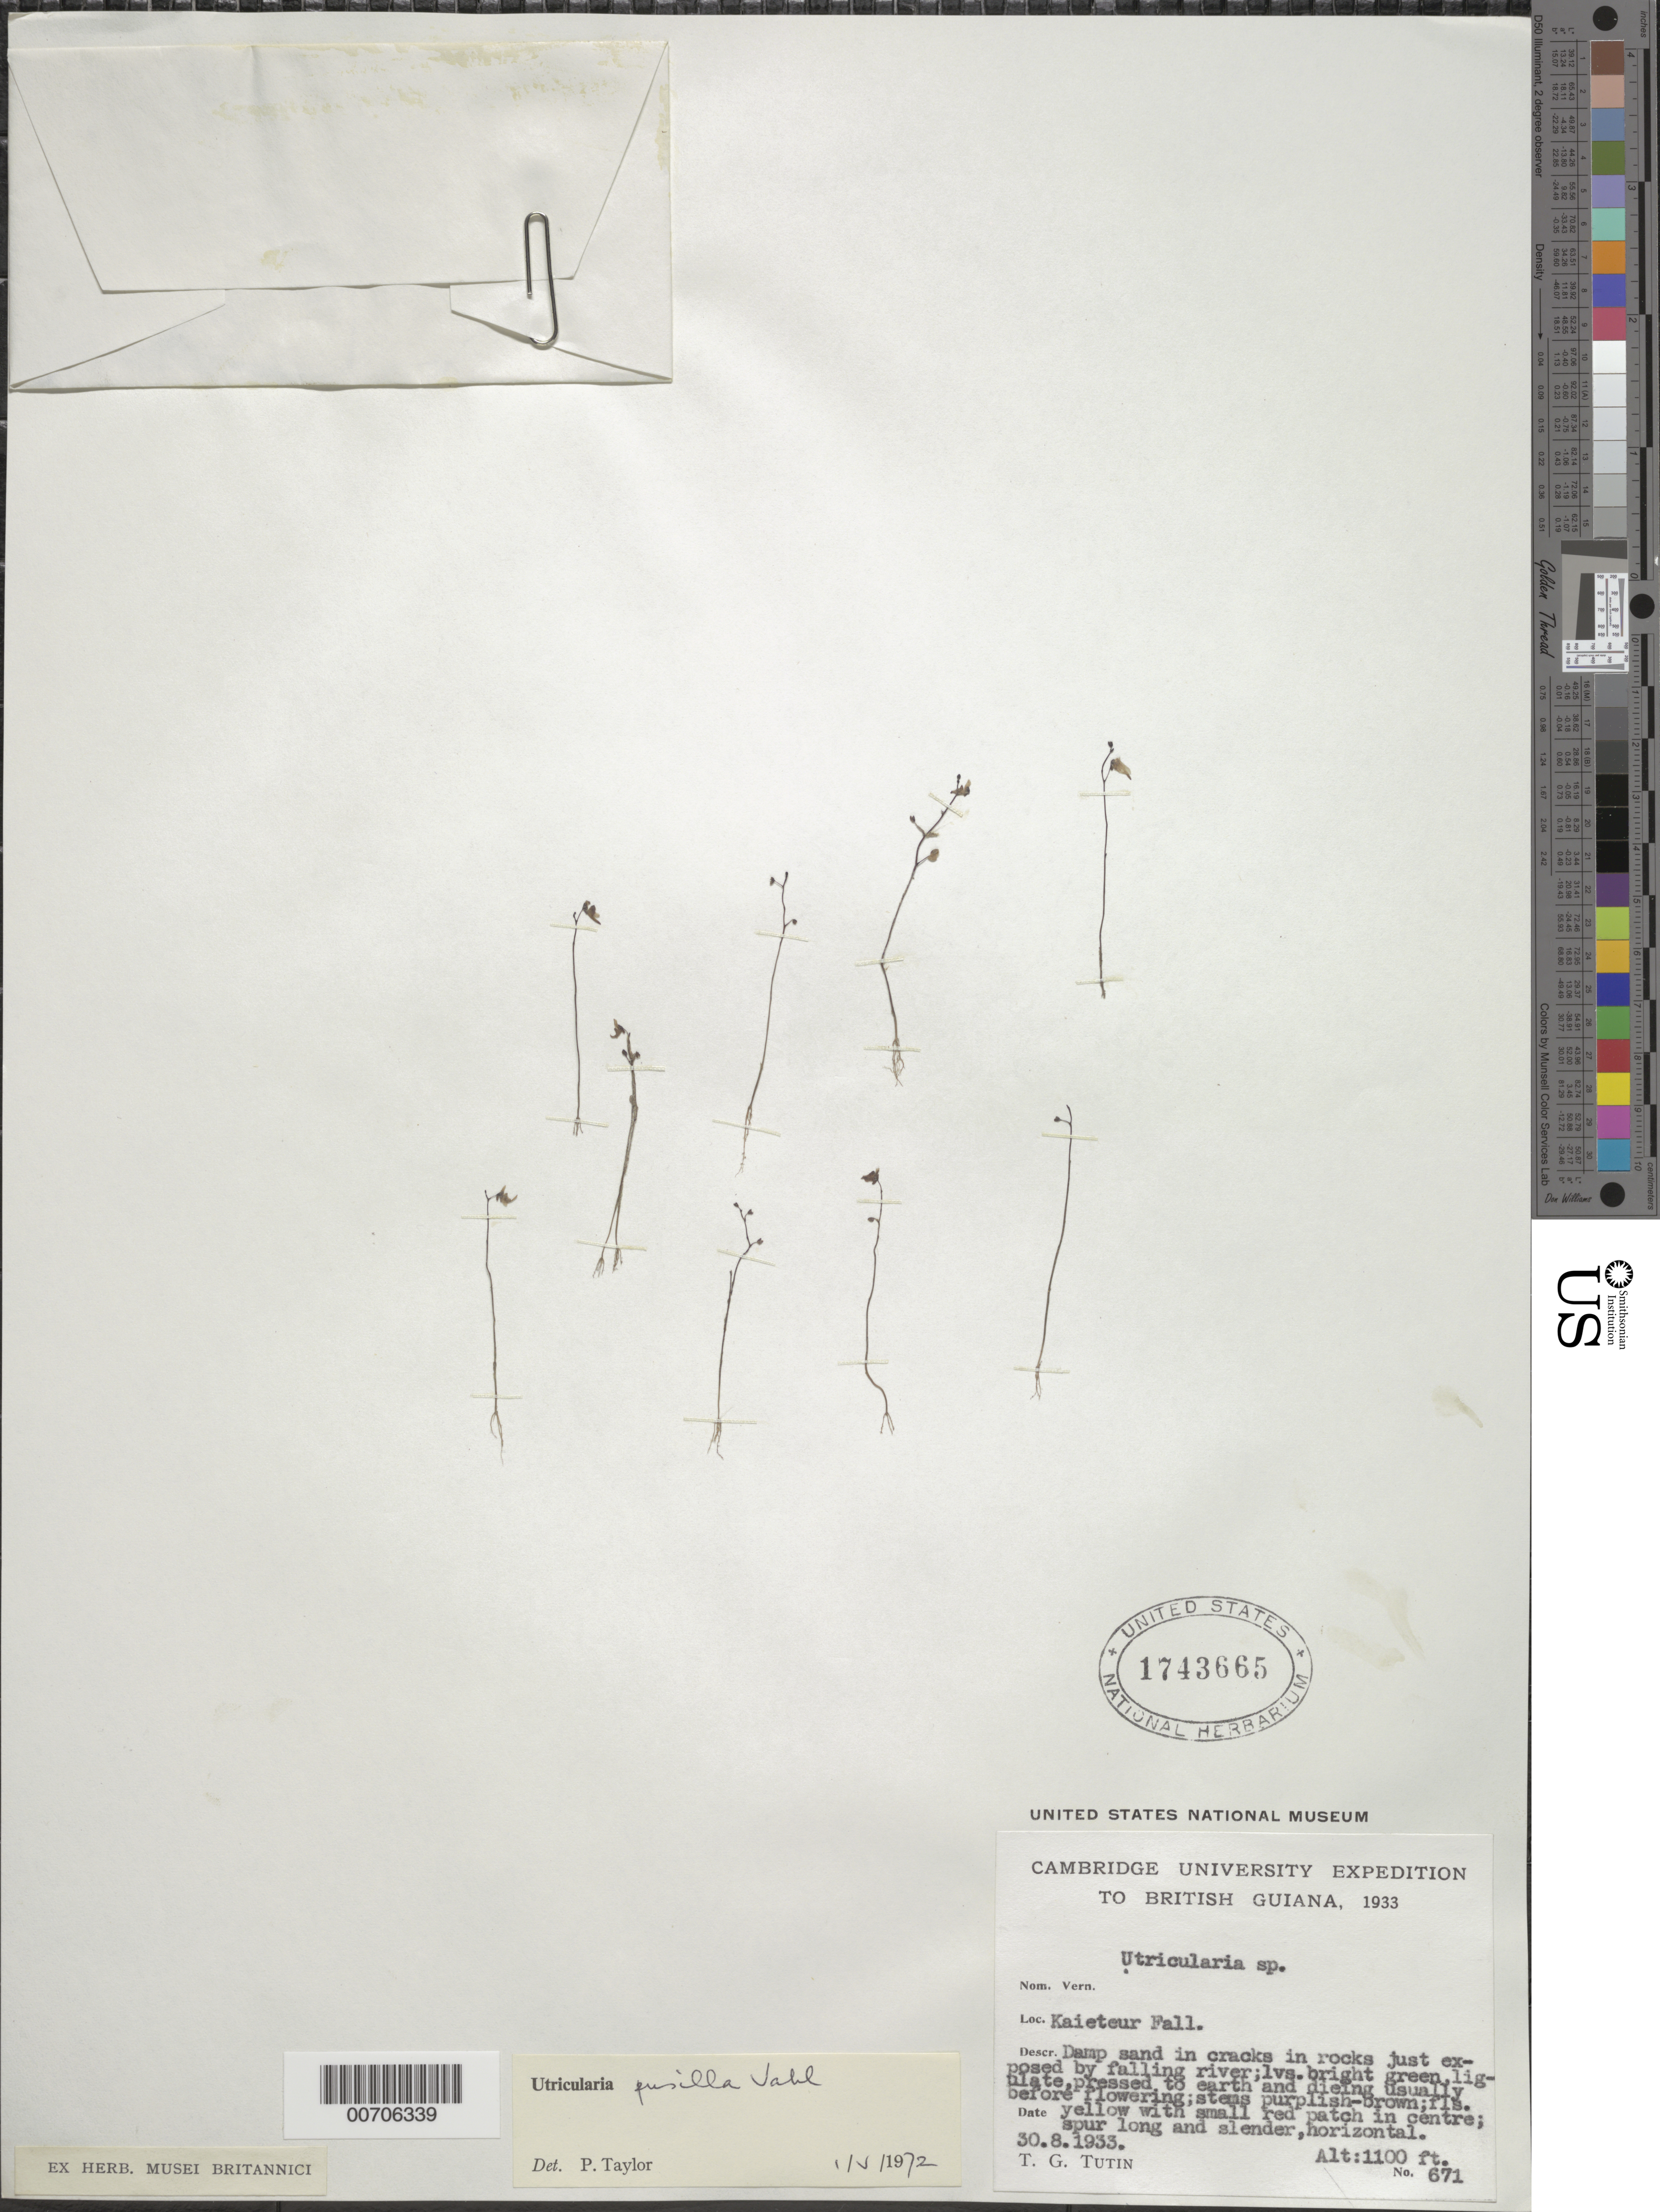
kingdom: Plantae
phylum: Tracheophyta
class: Magnoliopsida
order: Lamiales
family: Lentibulariaceae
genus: Utricularia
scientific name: Utricularia pusilla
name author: Vahl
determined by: Taylor, P.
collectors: T. G. Tutin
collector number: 671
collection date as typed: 30-Aug-33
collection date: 1933-08-30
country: Guyana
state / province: Potaro-Siparuni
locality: Kaieteur Falls, Potaro R.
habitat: Damp sand in cracks in rocks just exposed by falling river; leaves bright green, ligulate, pressed to earth and dieing usually before flowering;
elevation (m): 335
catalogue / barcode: US 1743665